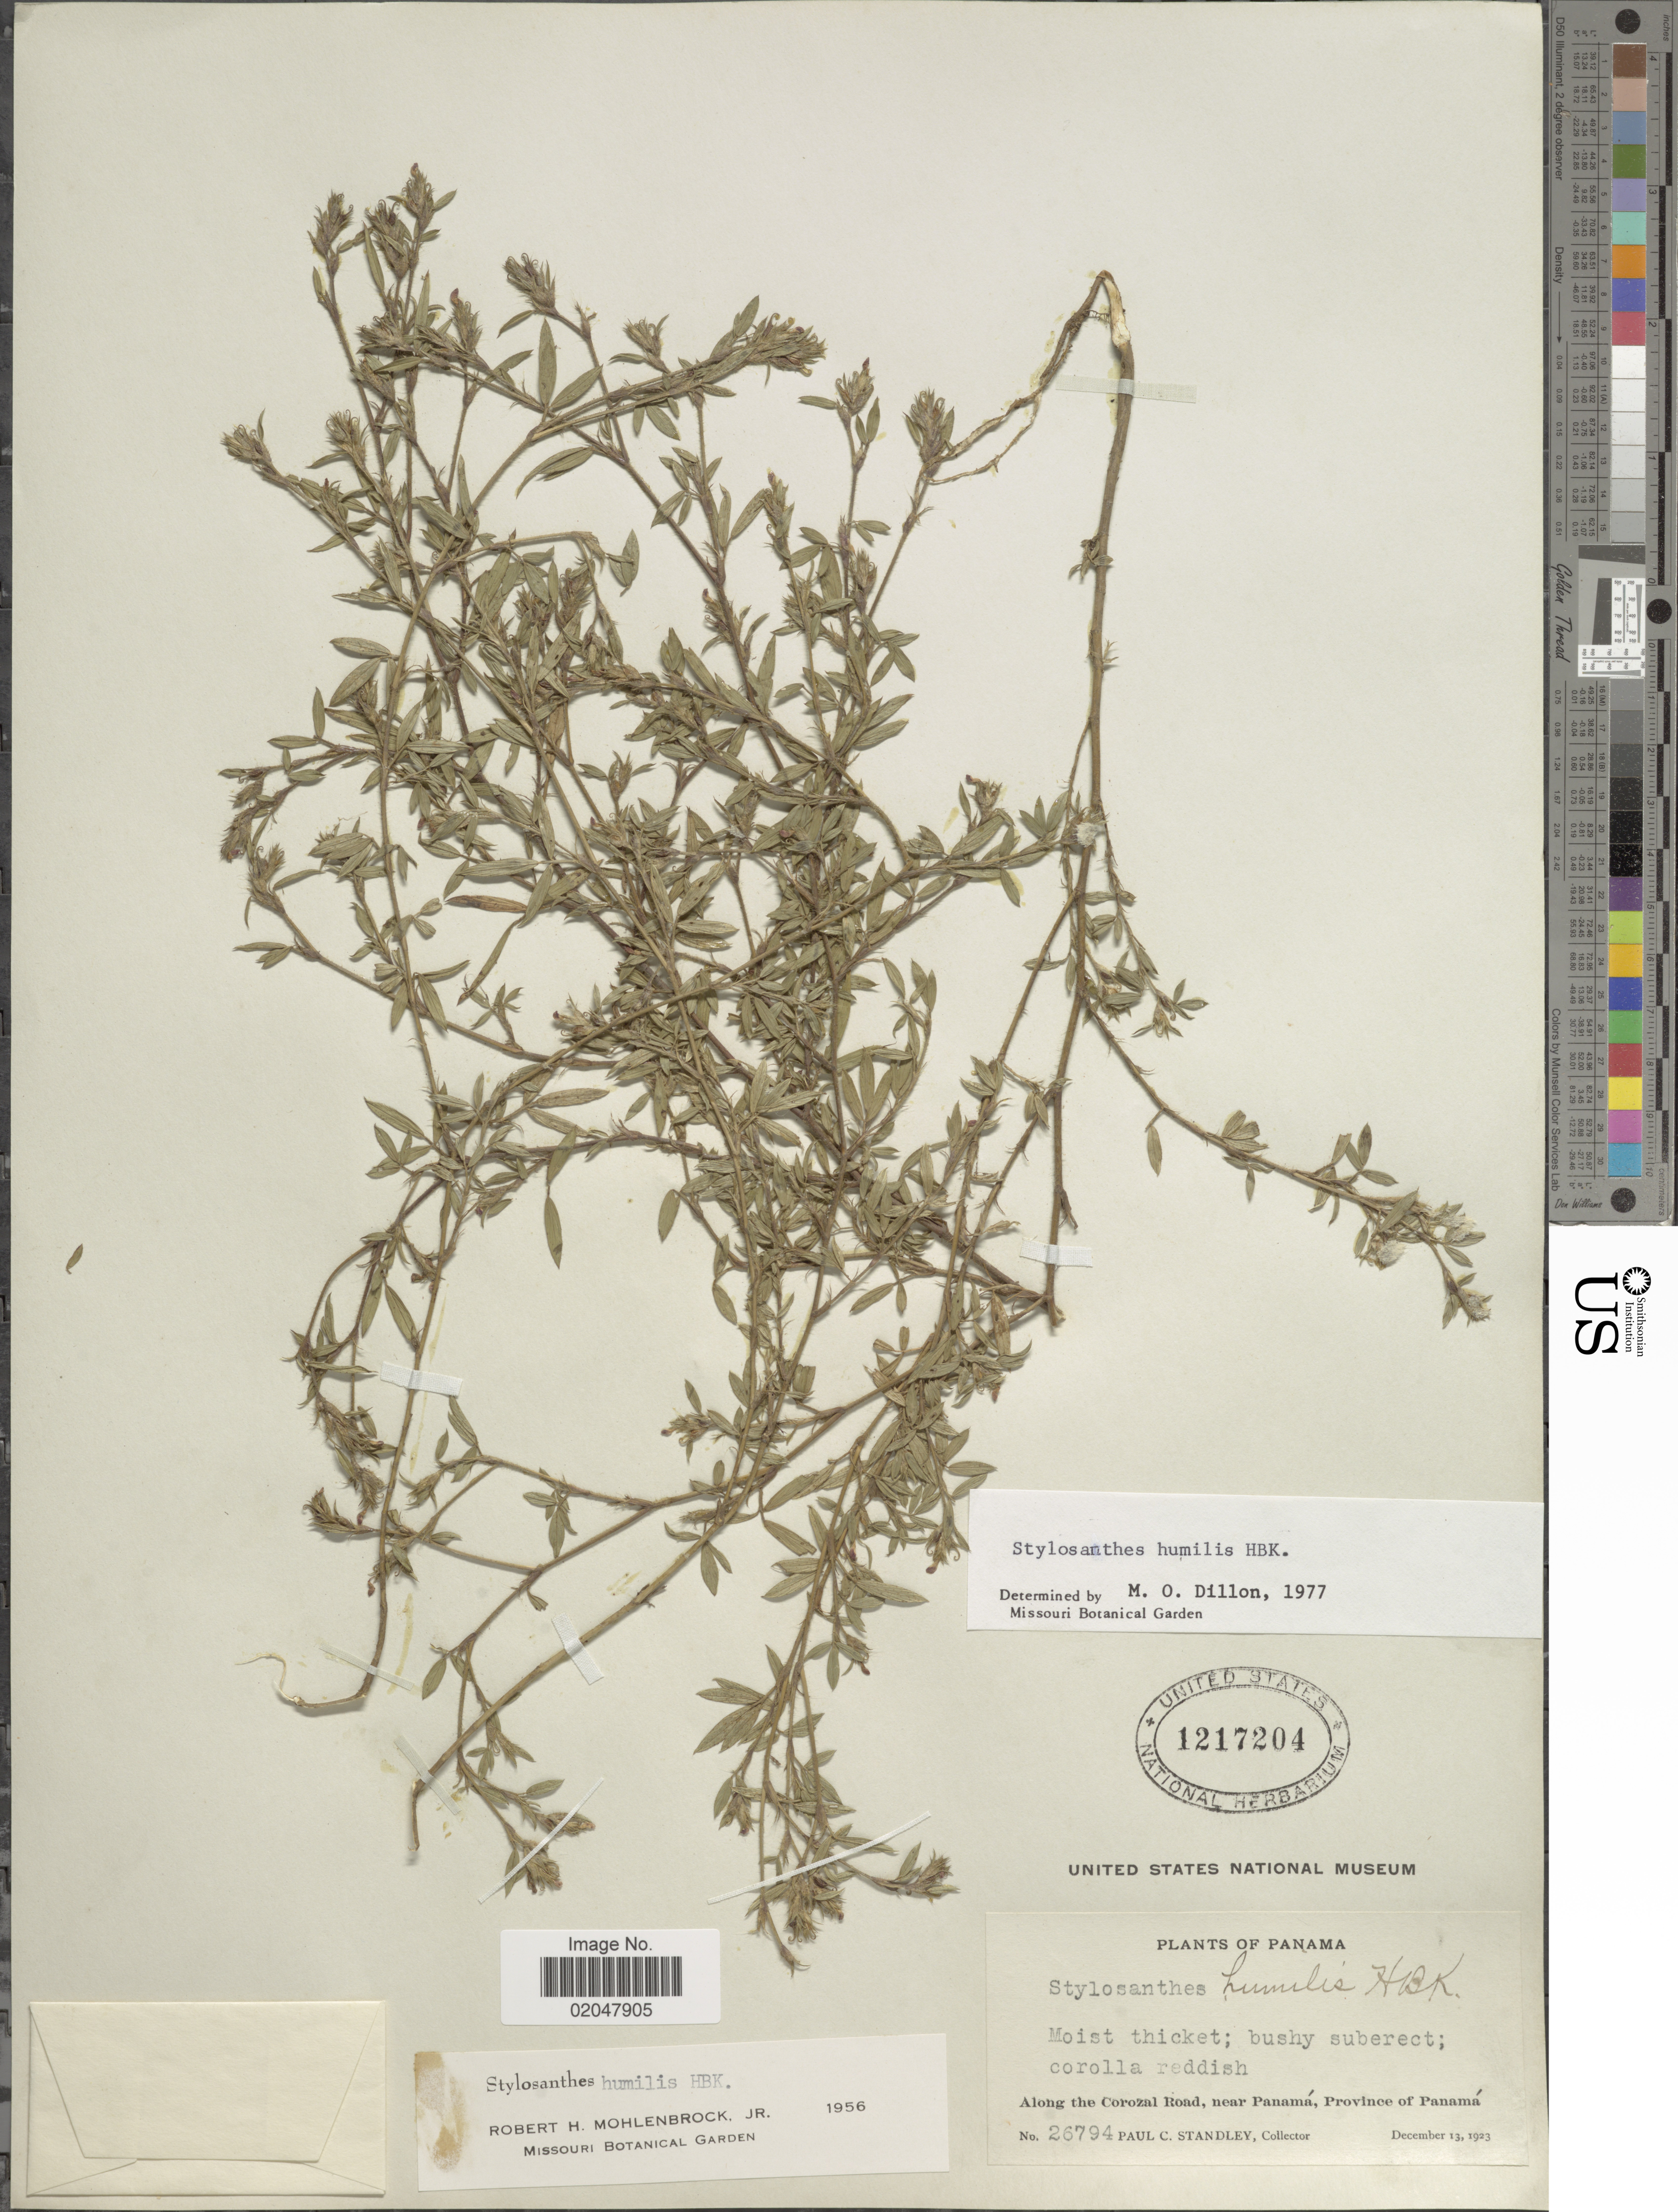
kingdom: Plantae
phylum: Tracheophyta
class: Magnoliopsida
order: Fabales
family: Fabaceae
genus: Stylosanthes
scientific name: Stylosanthes humilis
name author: Kunth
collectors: P. C. Standley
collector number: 26794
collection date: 1923-12-13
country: Panama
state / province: Panamá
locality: Along the Corozal Road, near Panama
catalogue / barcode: US 1217204